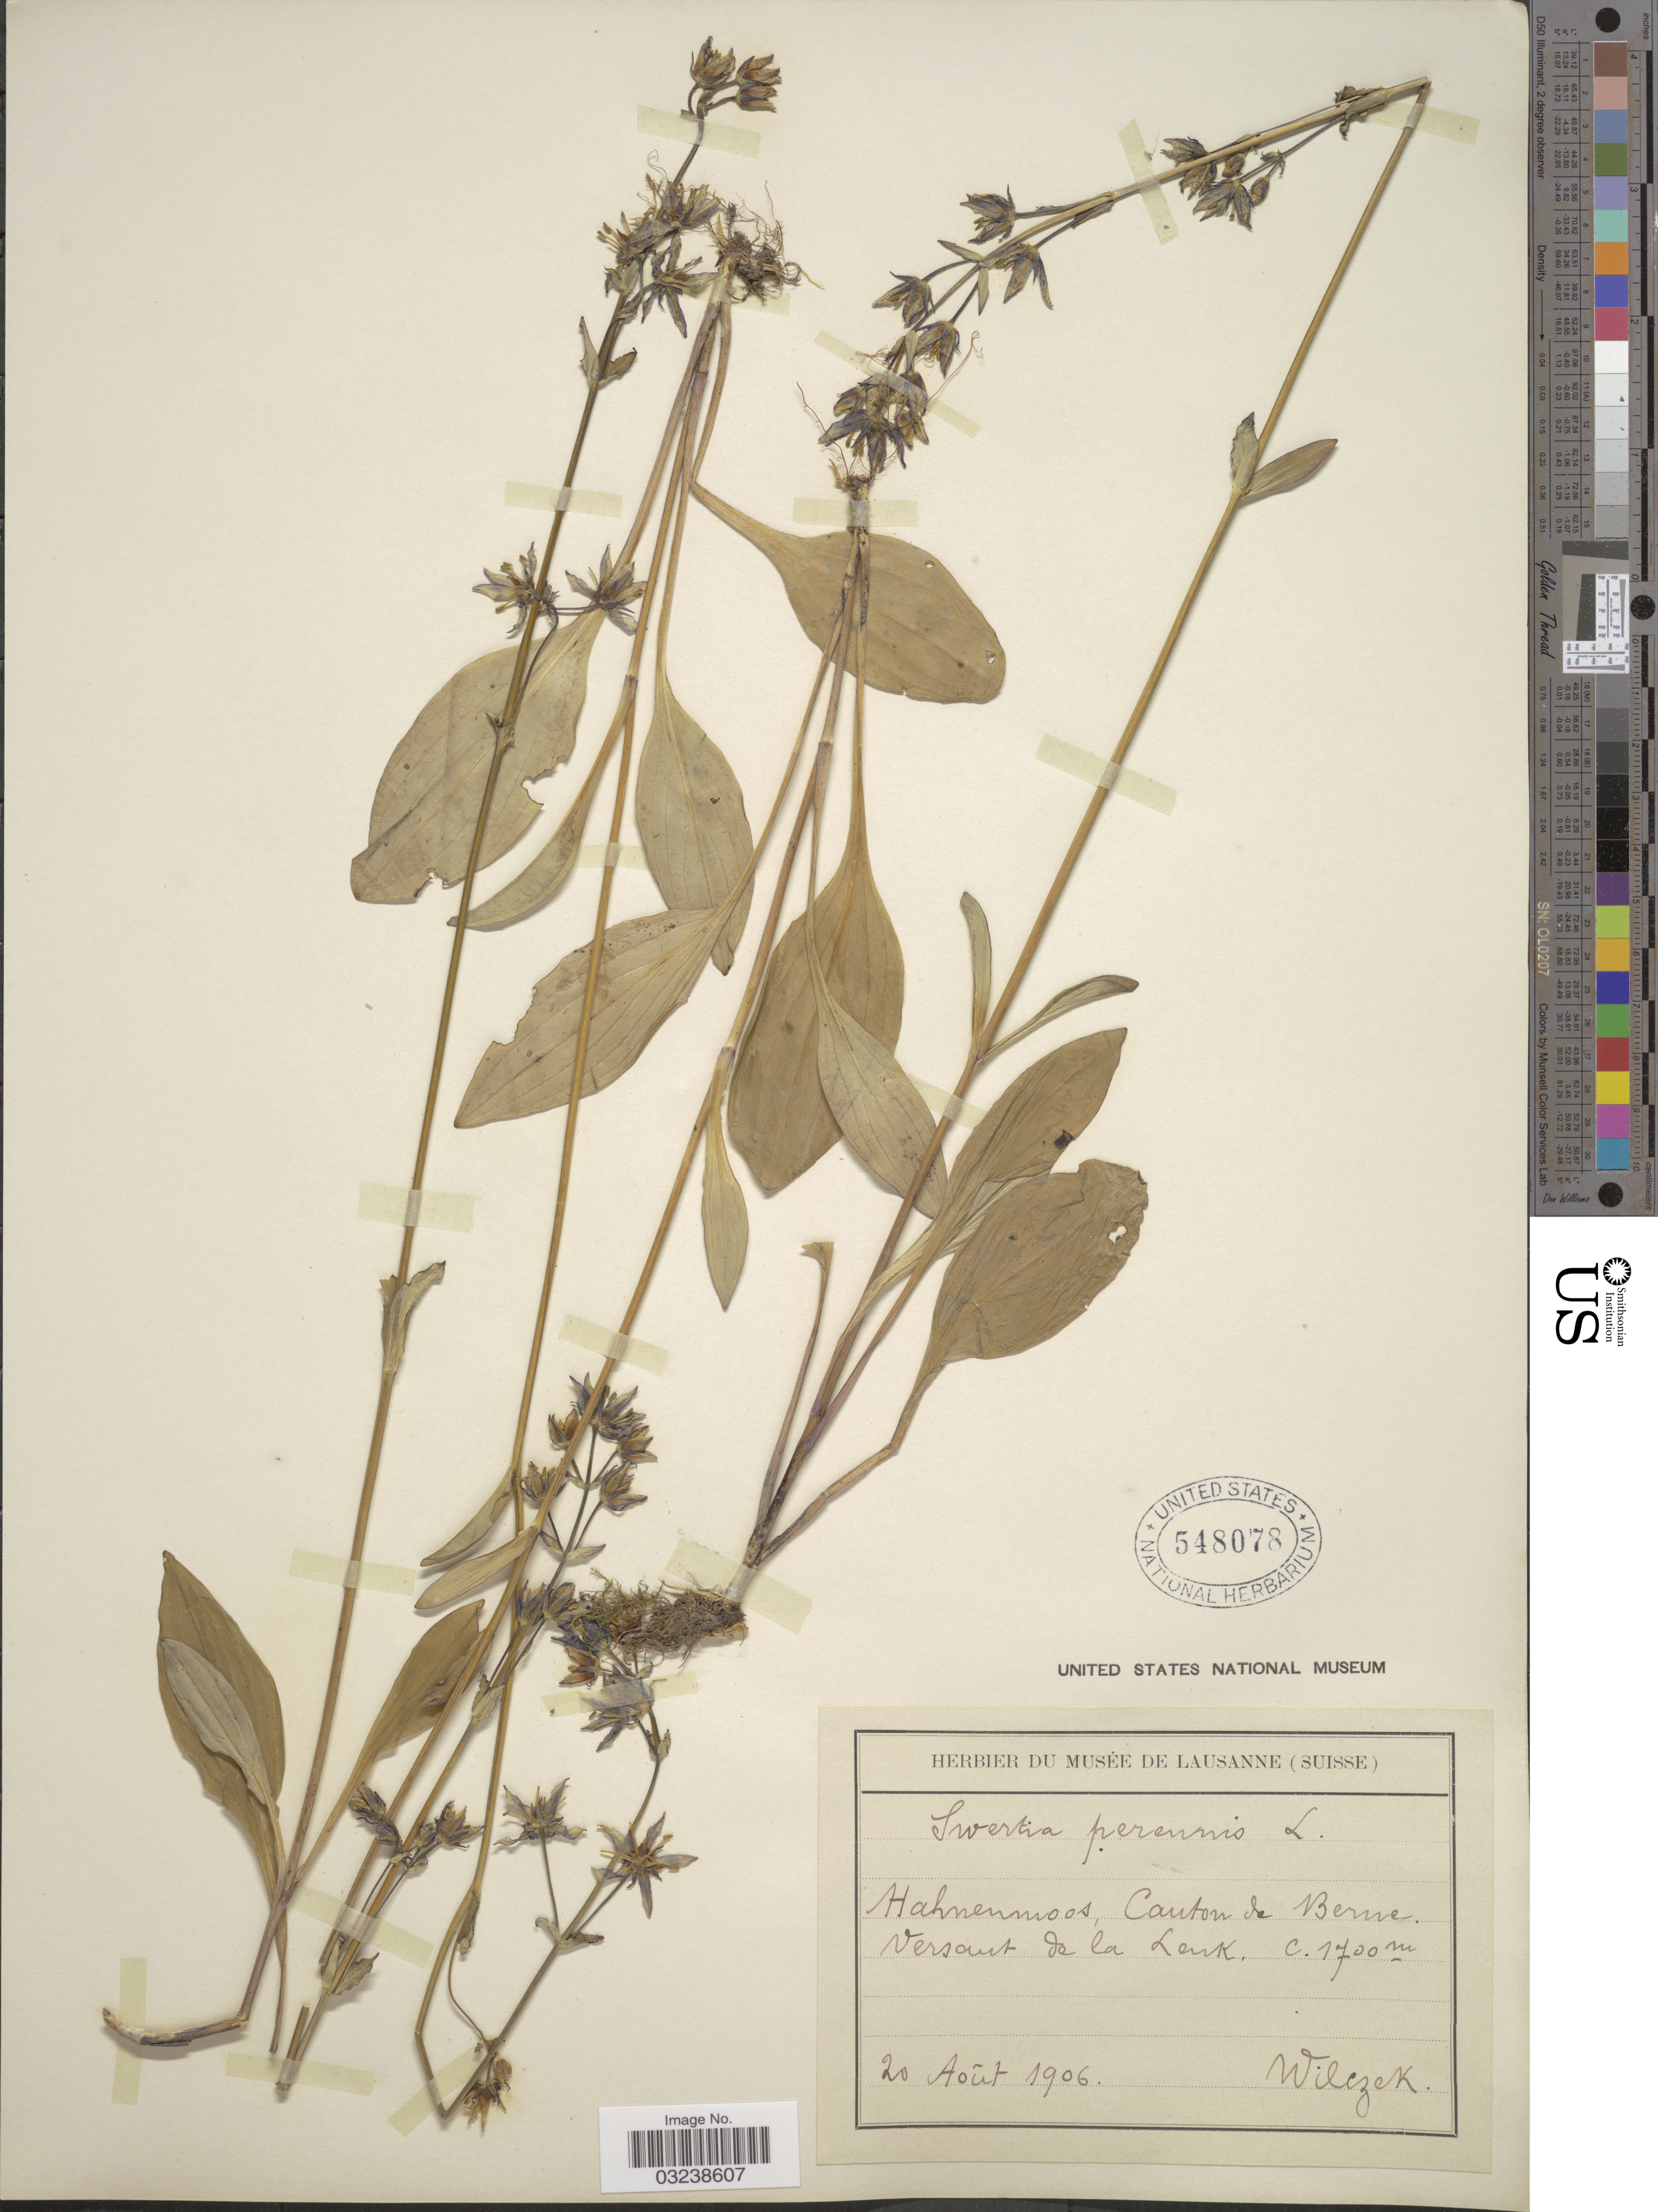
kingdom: Plantae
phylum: Tracheophyta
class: Magnoliopsida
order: Gentianales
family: Gentianaceae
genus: Swertia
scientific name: Swertia perennis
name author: L.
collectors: Wilczek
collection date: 1906-08-20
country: Switzerland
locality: Hahnenmoos, Canton de Berne. Versant de la Lenk.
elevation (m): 1700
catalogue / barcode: US 548078